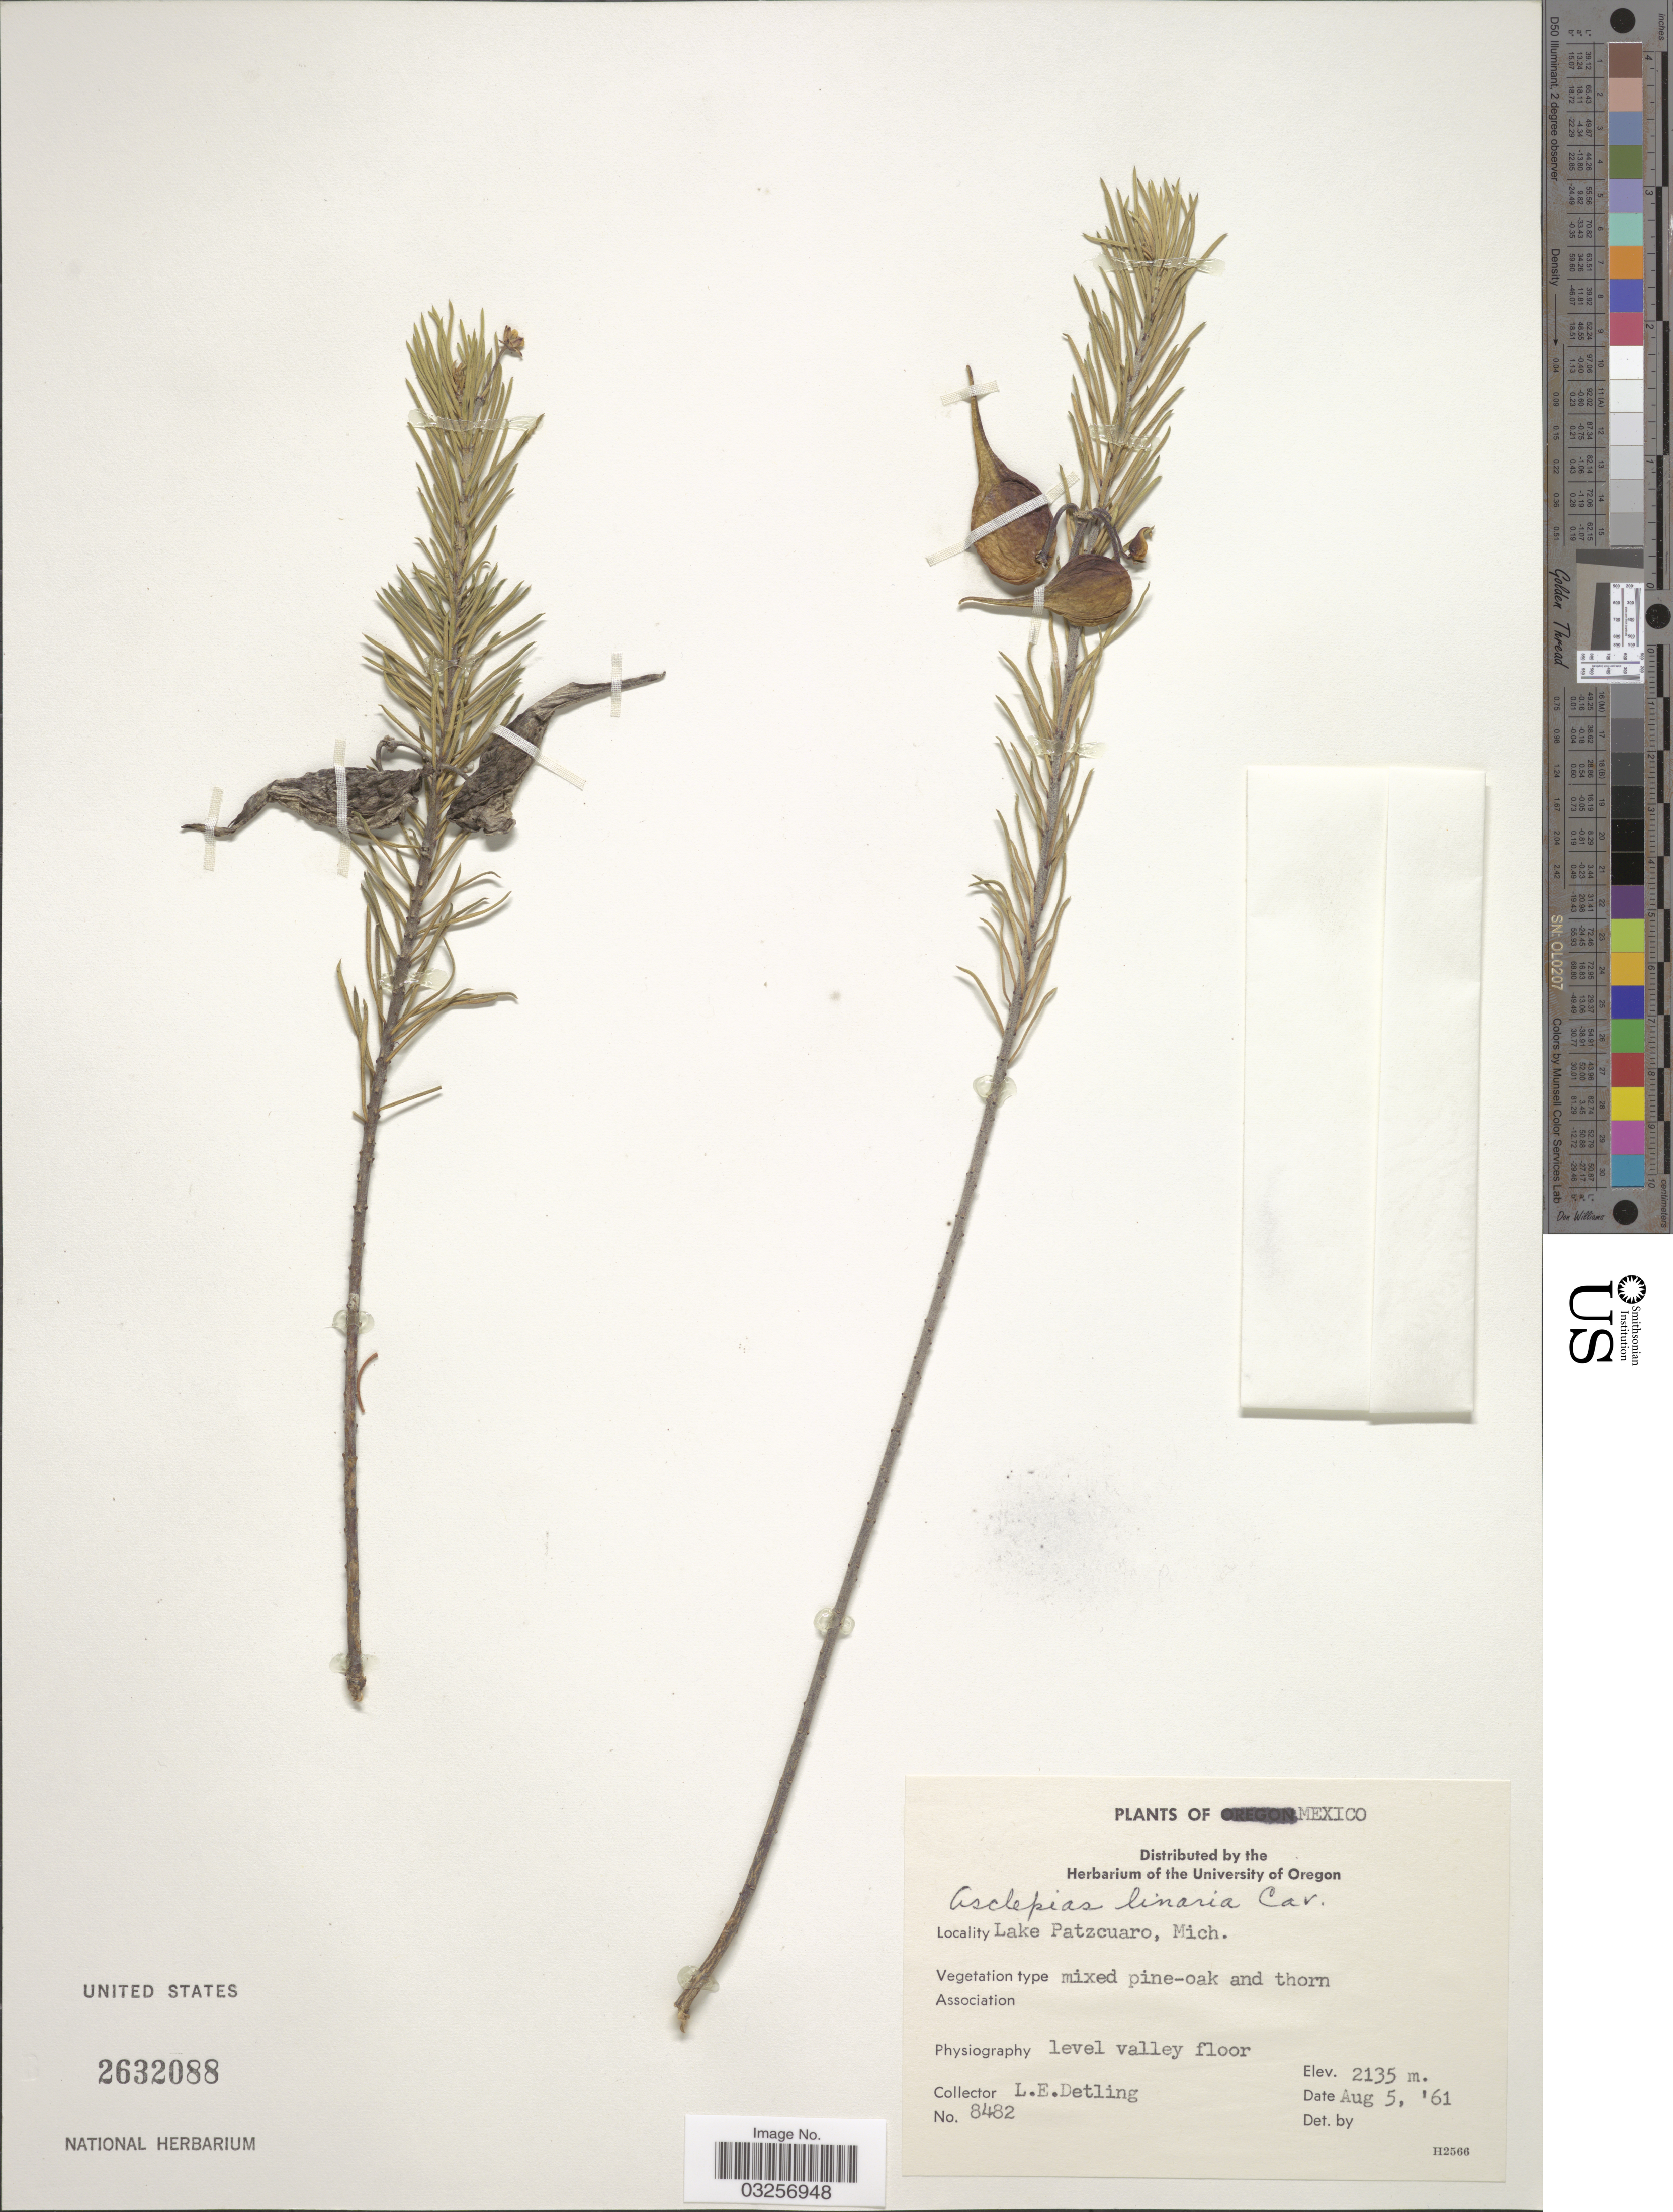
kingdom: Plantae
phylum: Tracheophyta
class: Magnoliopsida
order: Gentianales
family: Apocynaceae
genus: Asclepias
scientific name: Asclepias linaria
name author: Cav.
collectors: L. E. Detling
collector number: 8482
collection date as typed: Transcribed d/m/y: 5/8/61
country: Mexico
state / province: Michoacán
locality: Lake Patzcuaro.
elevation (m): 2135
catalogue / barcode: US 2632088